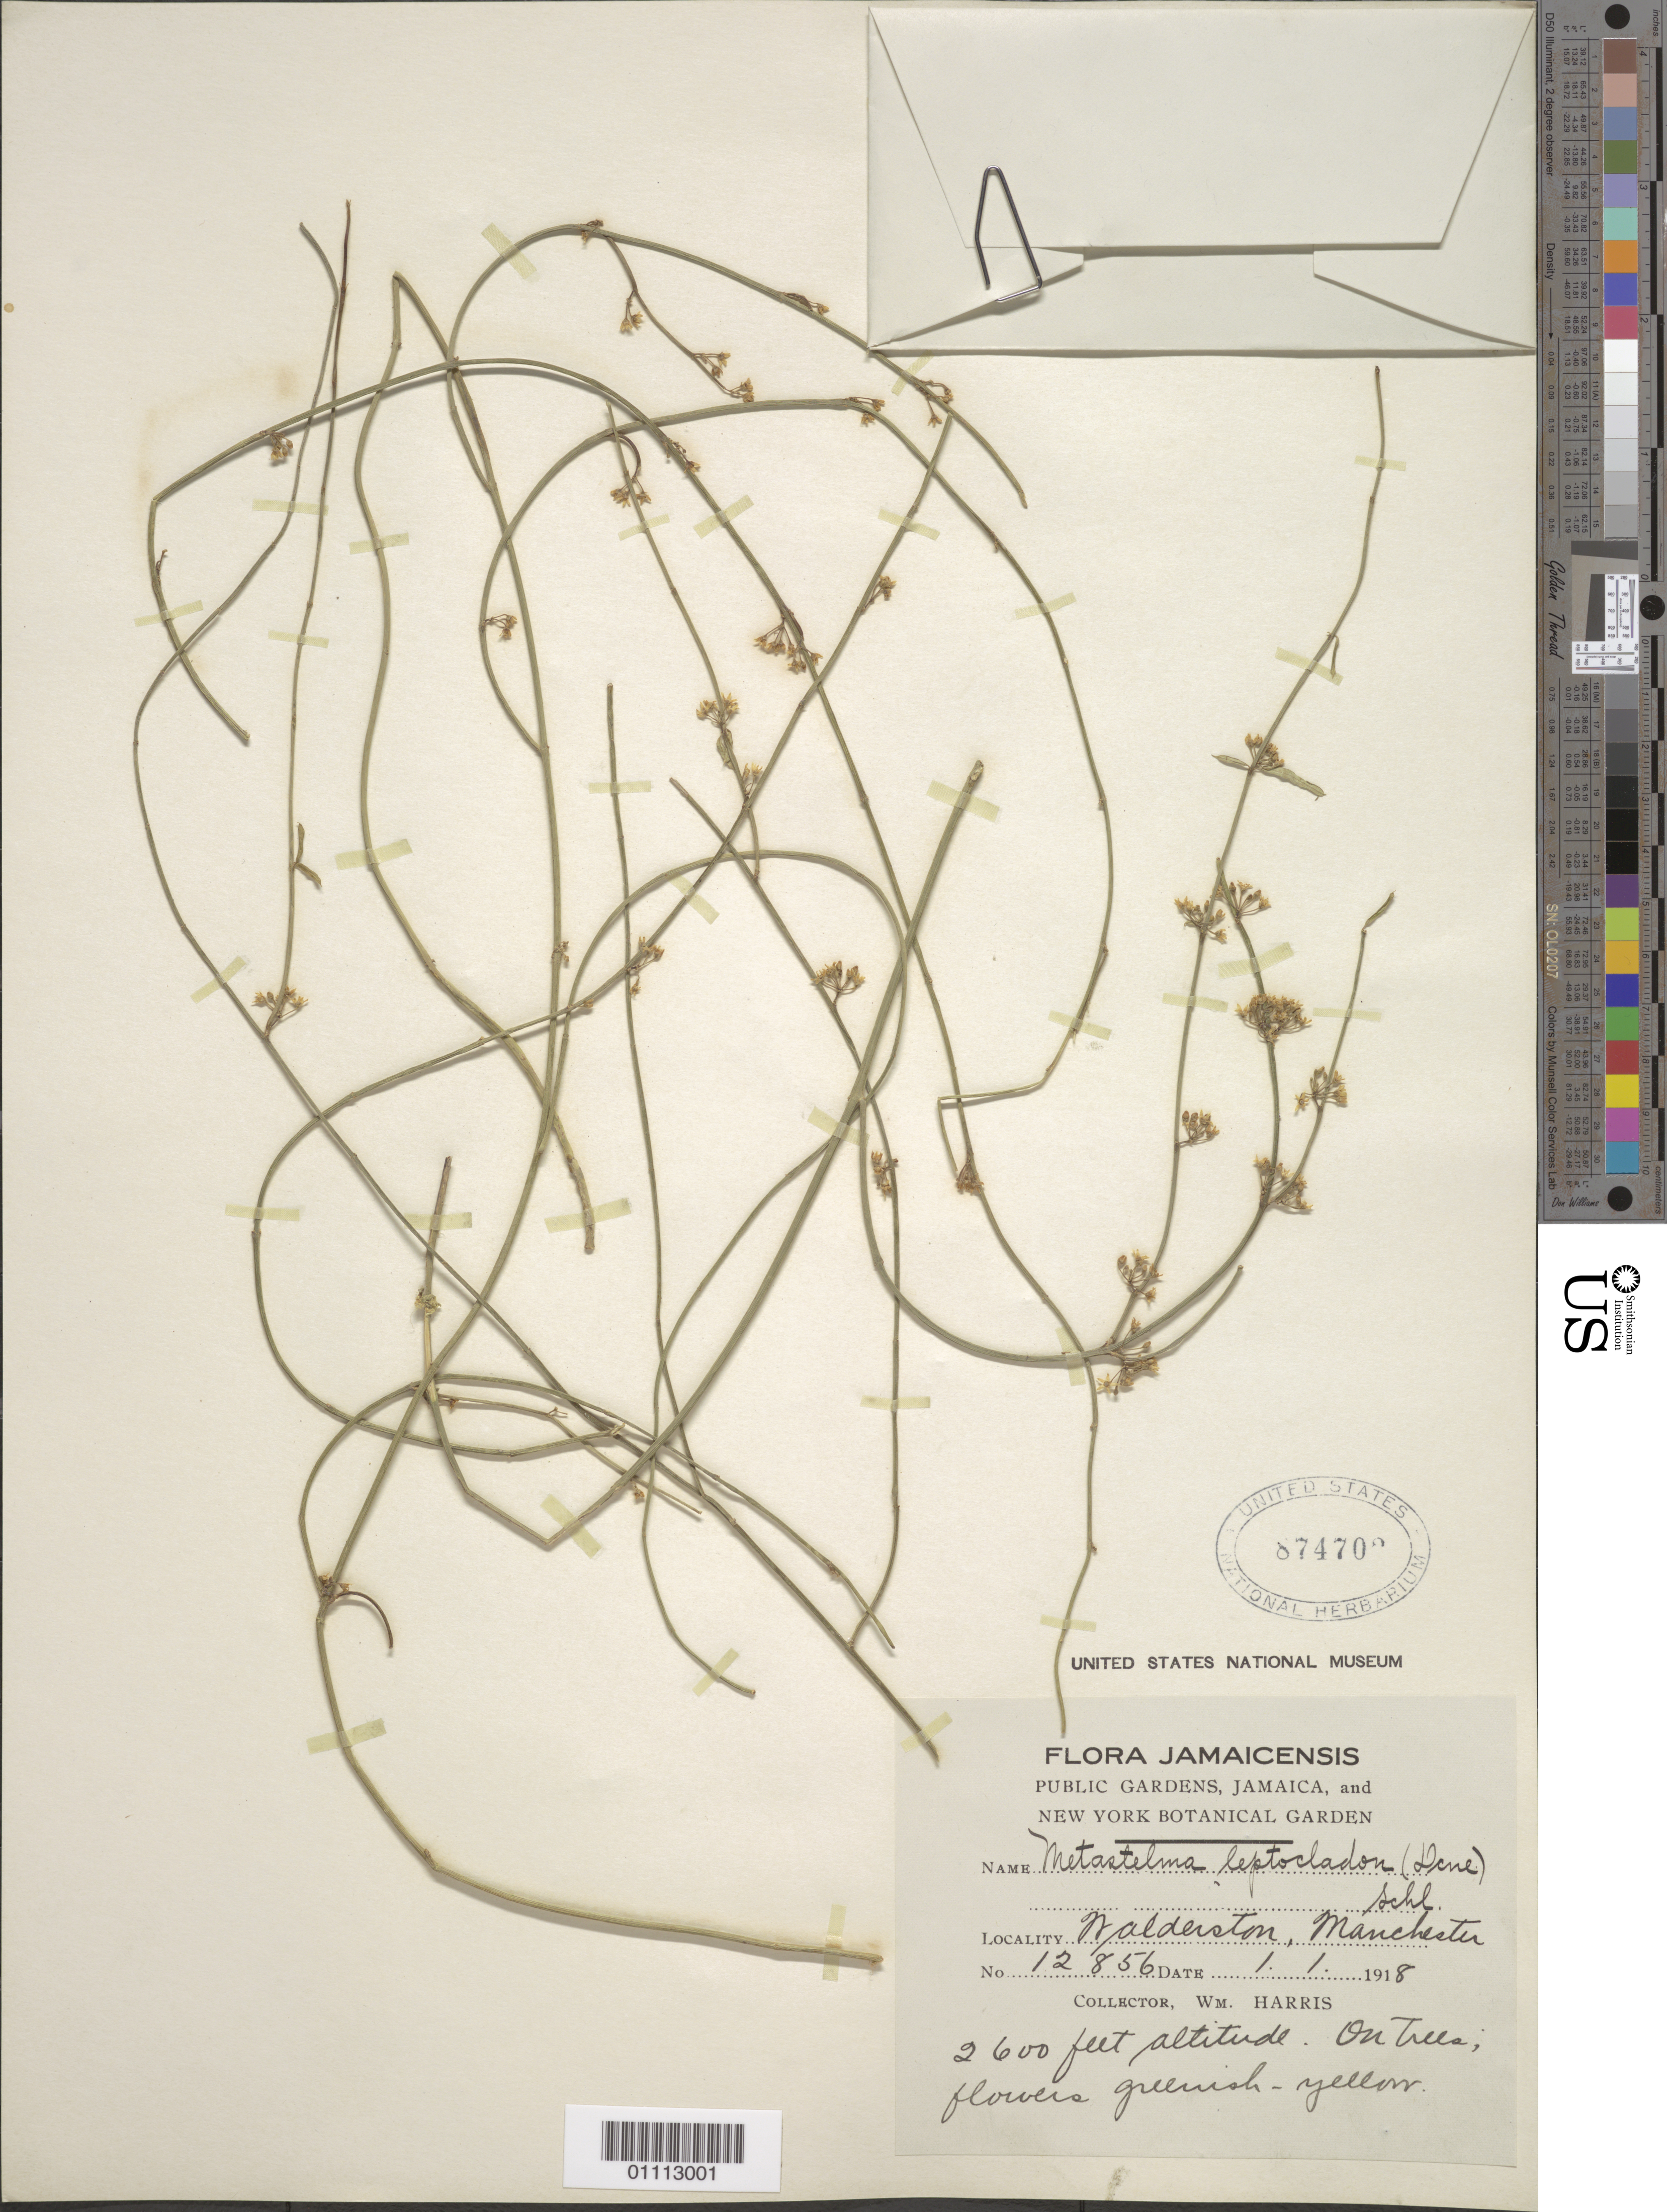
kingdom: Plantae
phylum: Tracheophyta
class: Magnoliopsida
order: Gentianales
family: Apocynaceae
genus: Cynanchum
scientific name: Cynanchum leptocladum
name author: (Decne.) J. Jiménez Alm.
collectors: W. Harris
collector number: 12856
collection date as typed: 01 Jan 1918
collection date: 1918-01-01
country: Jamaica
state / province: Manchester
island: Jamaica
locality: Walderston. On trees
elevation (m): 792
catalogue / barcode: US 874702